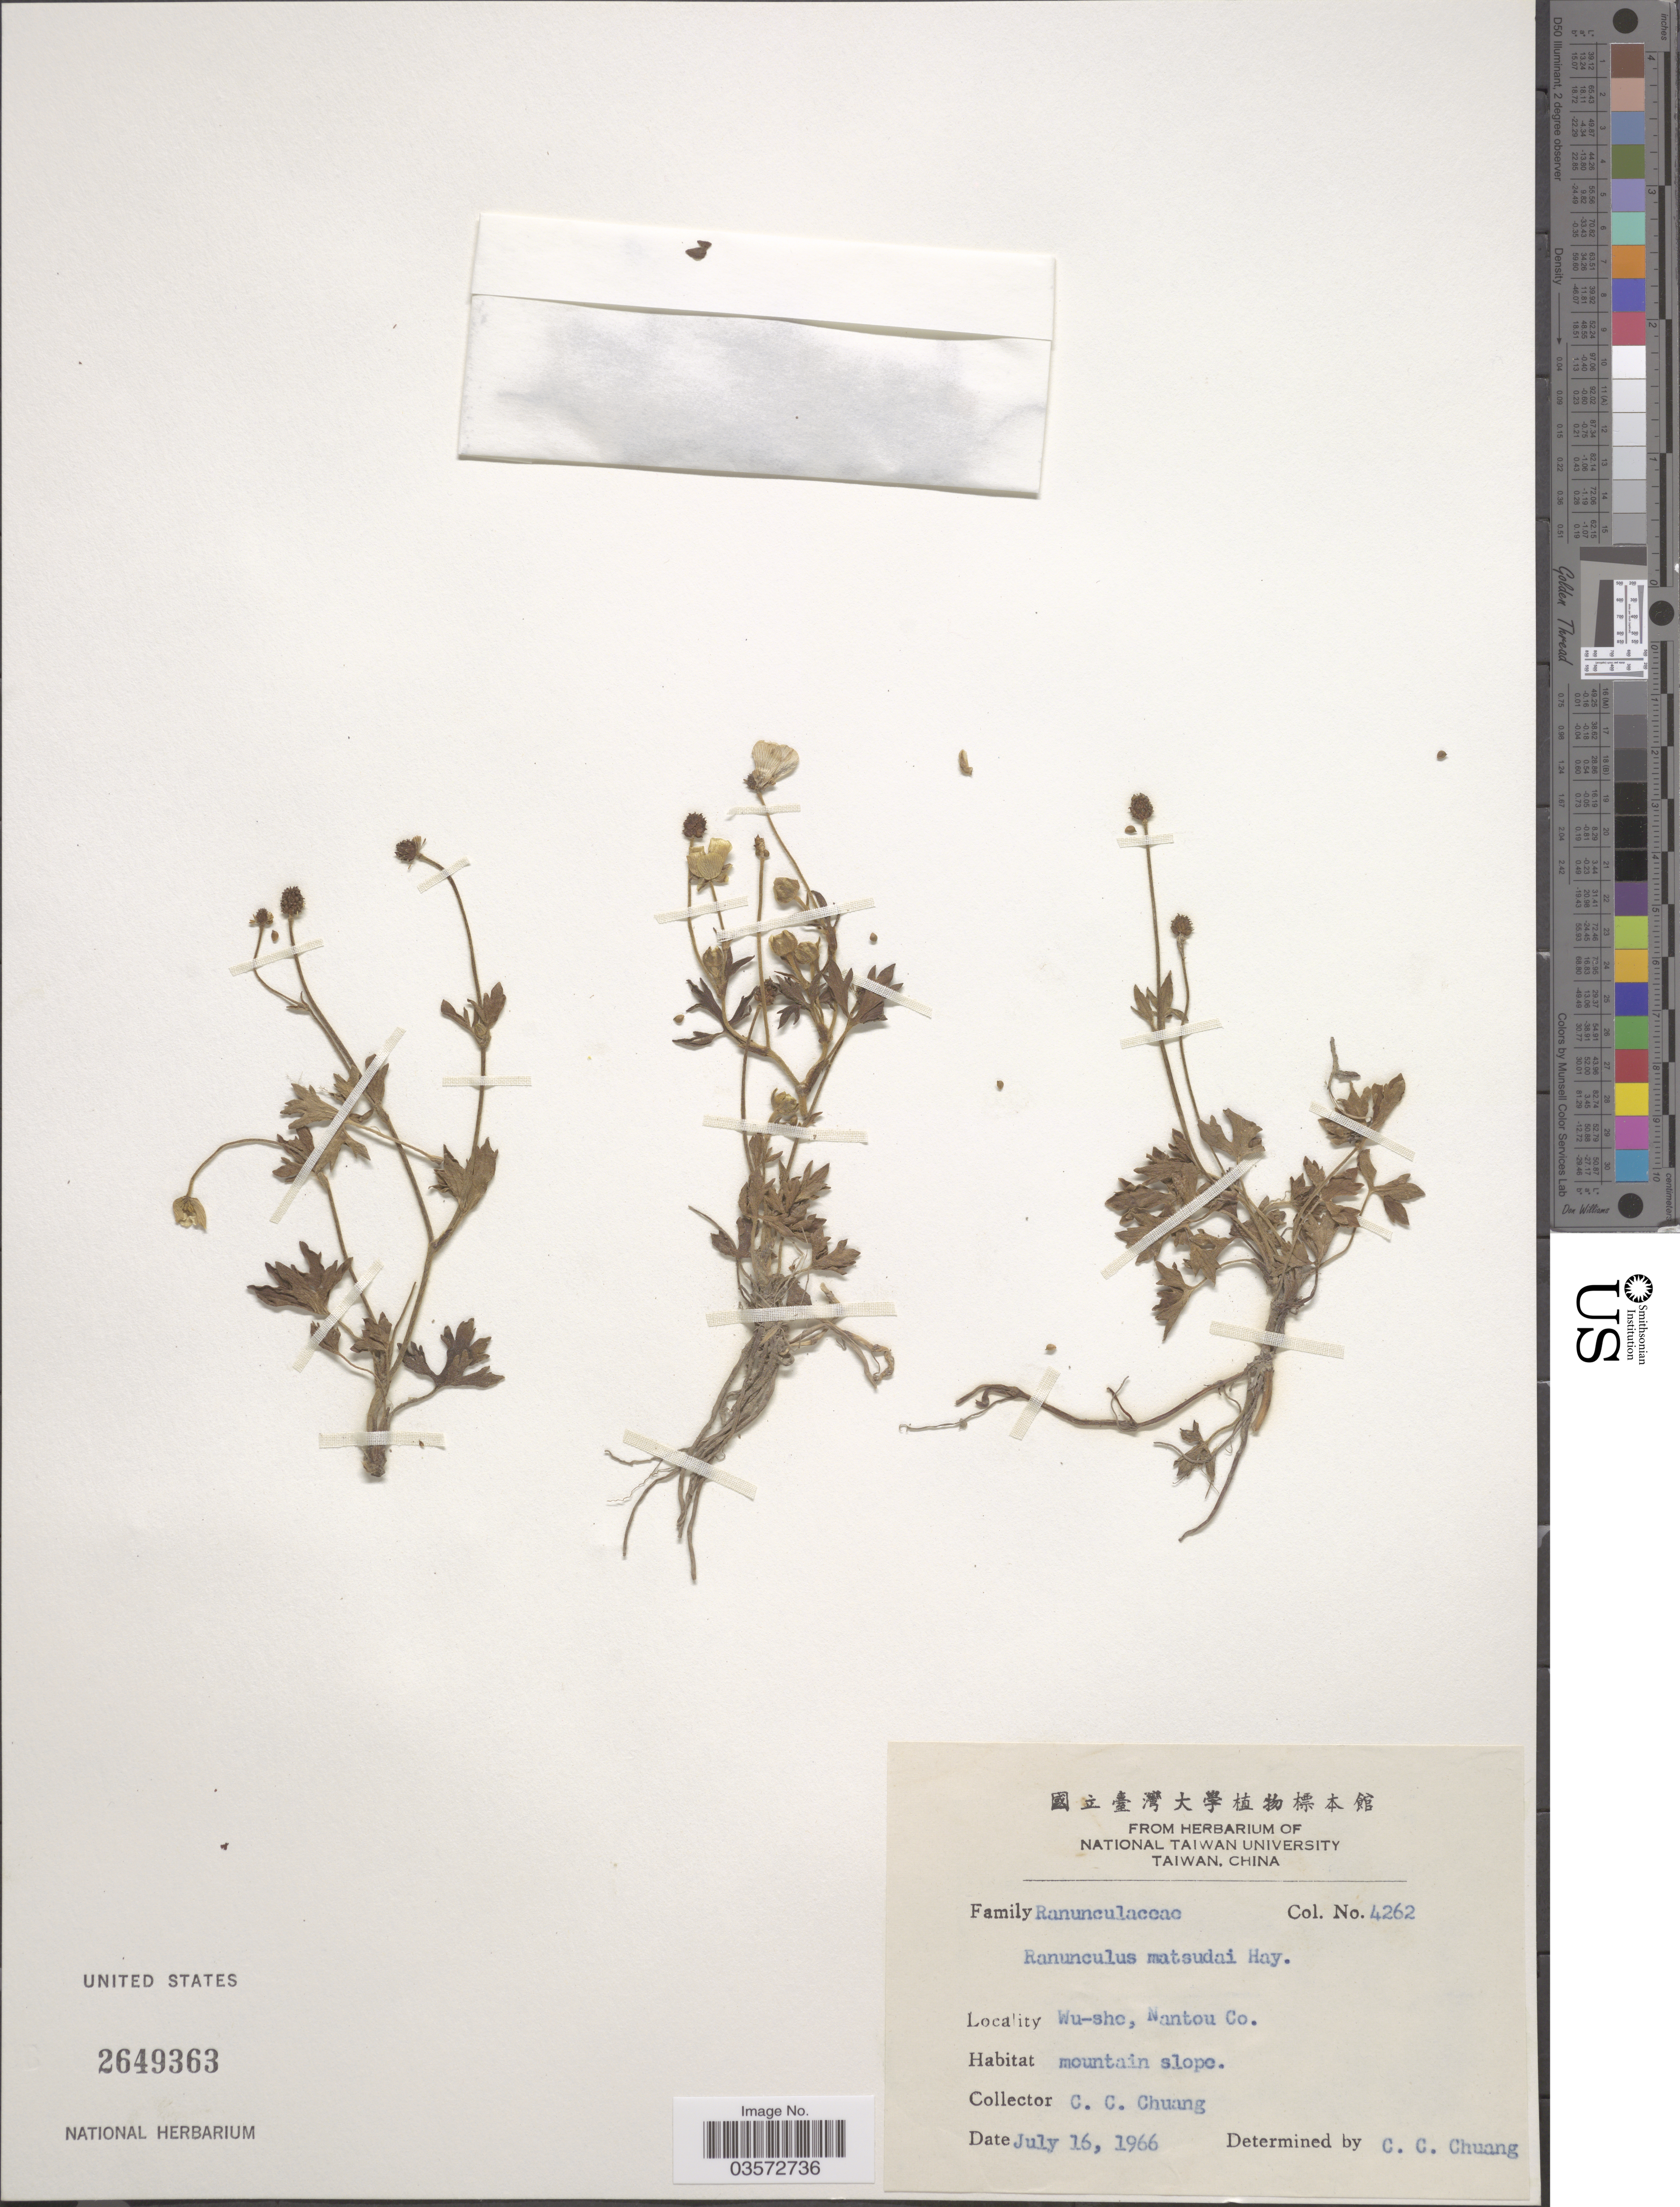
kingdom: Plantae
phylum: Tracheophyta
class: Magnoliopsida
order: Ranunculales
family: Ranunculaceae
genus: Ranunculus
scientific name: Ranunculus matsudai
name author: Hayata ex Masam.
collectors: C. C. Chuang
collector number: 4262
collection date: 1966-07-16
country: Taiwan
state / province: Nantou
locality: Wu-she, Nantou Co. Mountain slope.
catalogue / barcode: US 2649363